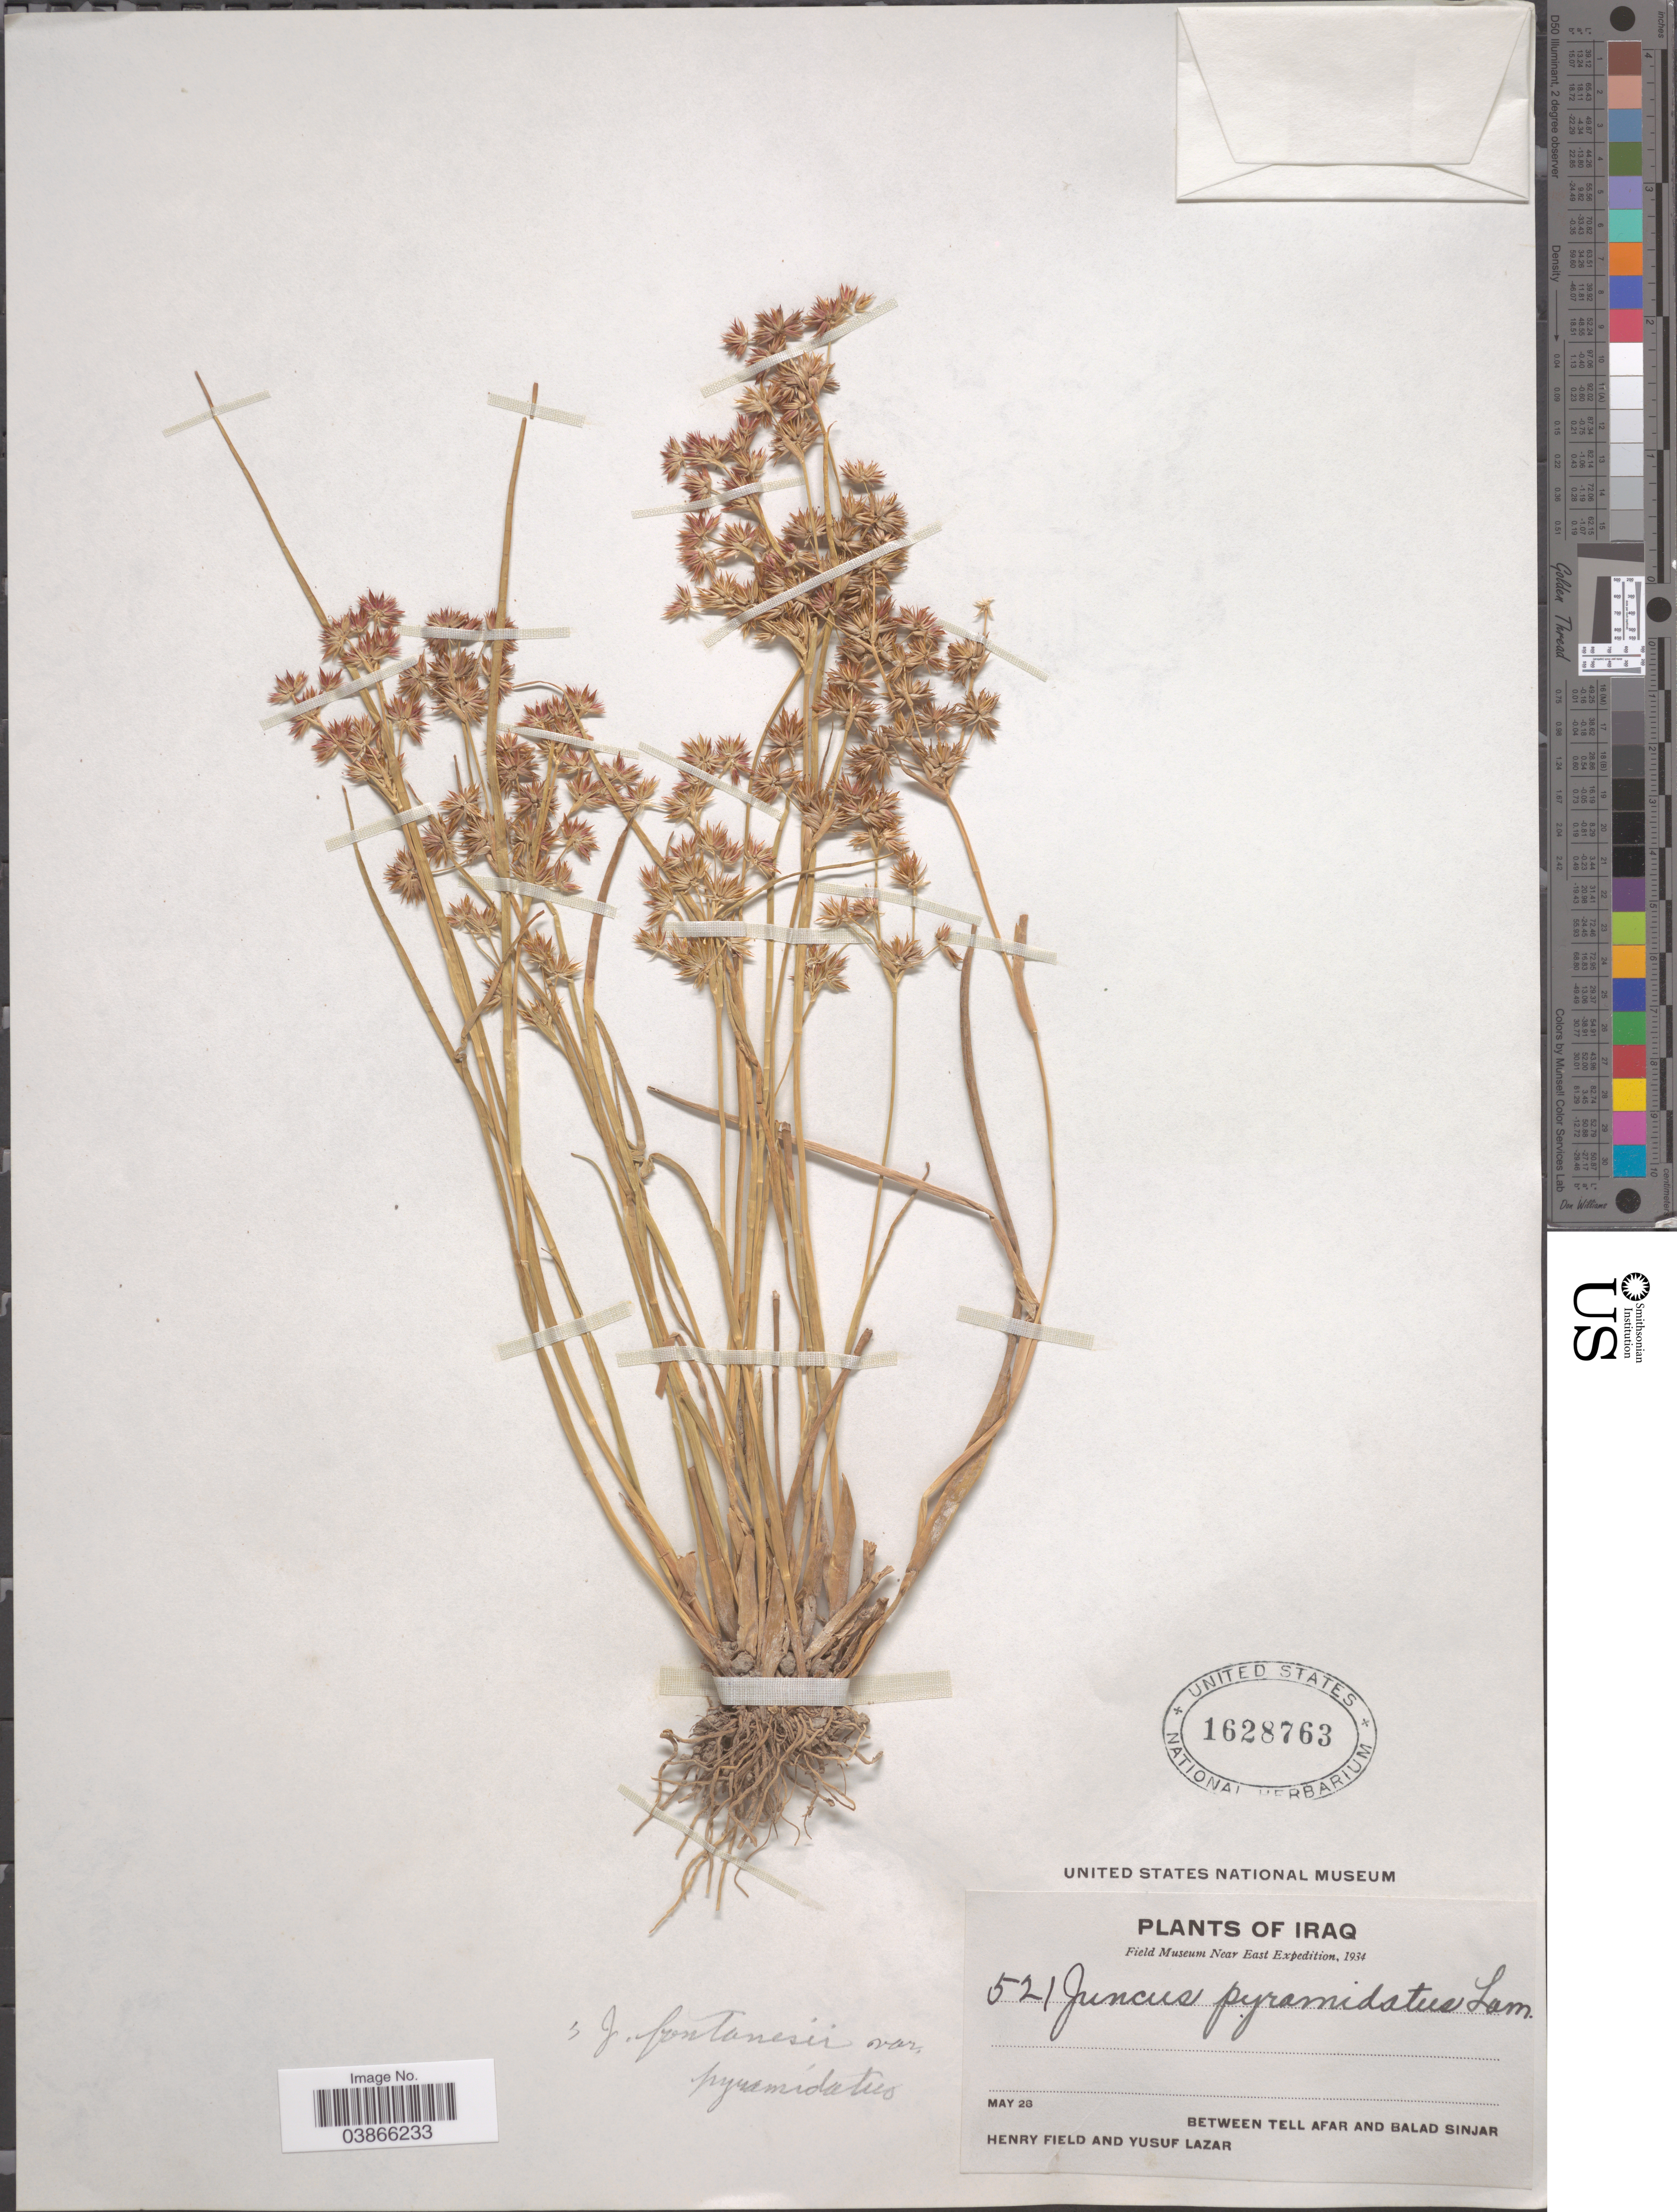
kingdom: Plantae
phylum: Tracheophyta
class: Liliopsida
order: Poales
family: Juncaceae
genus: Juncus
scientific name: Juncus fontanesii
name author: J. Gay ex Laharpe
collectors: H. Field & Y. Lazar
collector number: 521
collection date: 1934-05-26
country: Iraq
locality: Between Tell Afar and Balad Sinjar.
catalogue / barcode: US 1628763